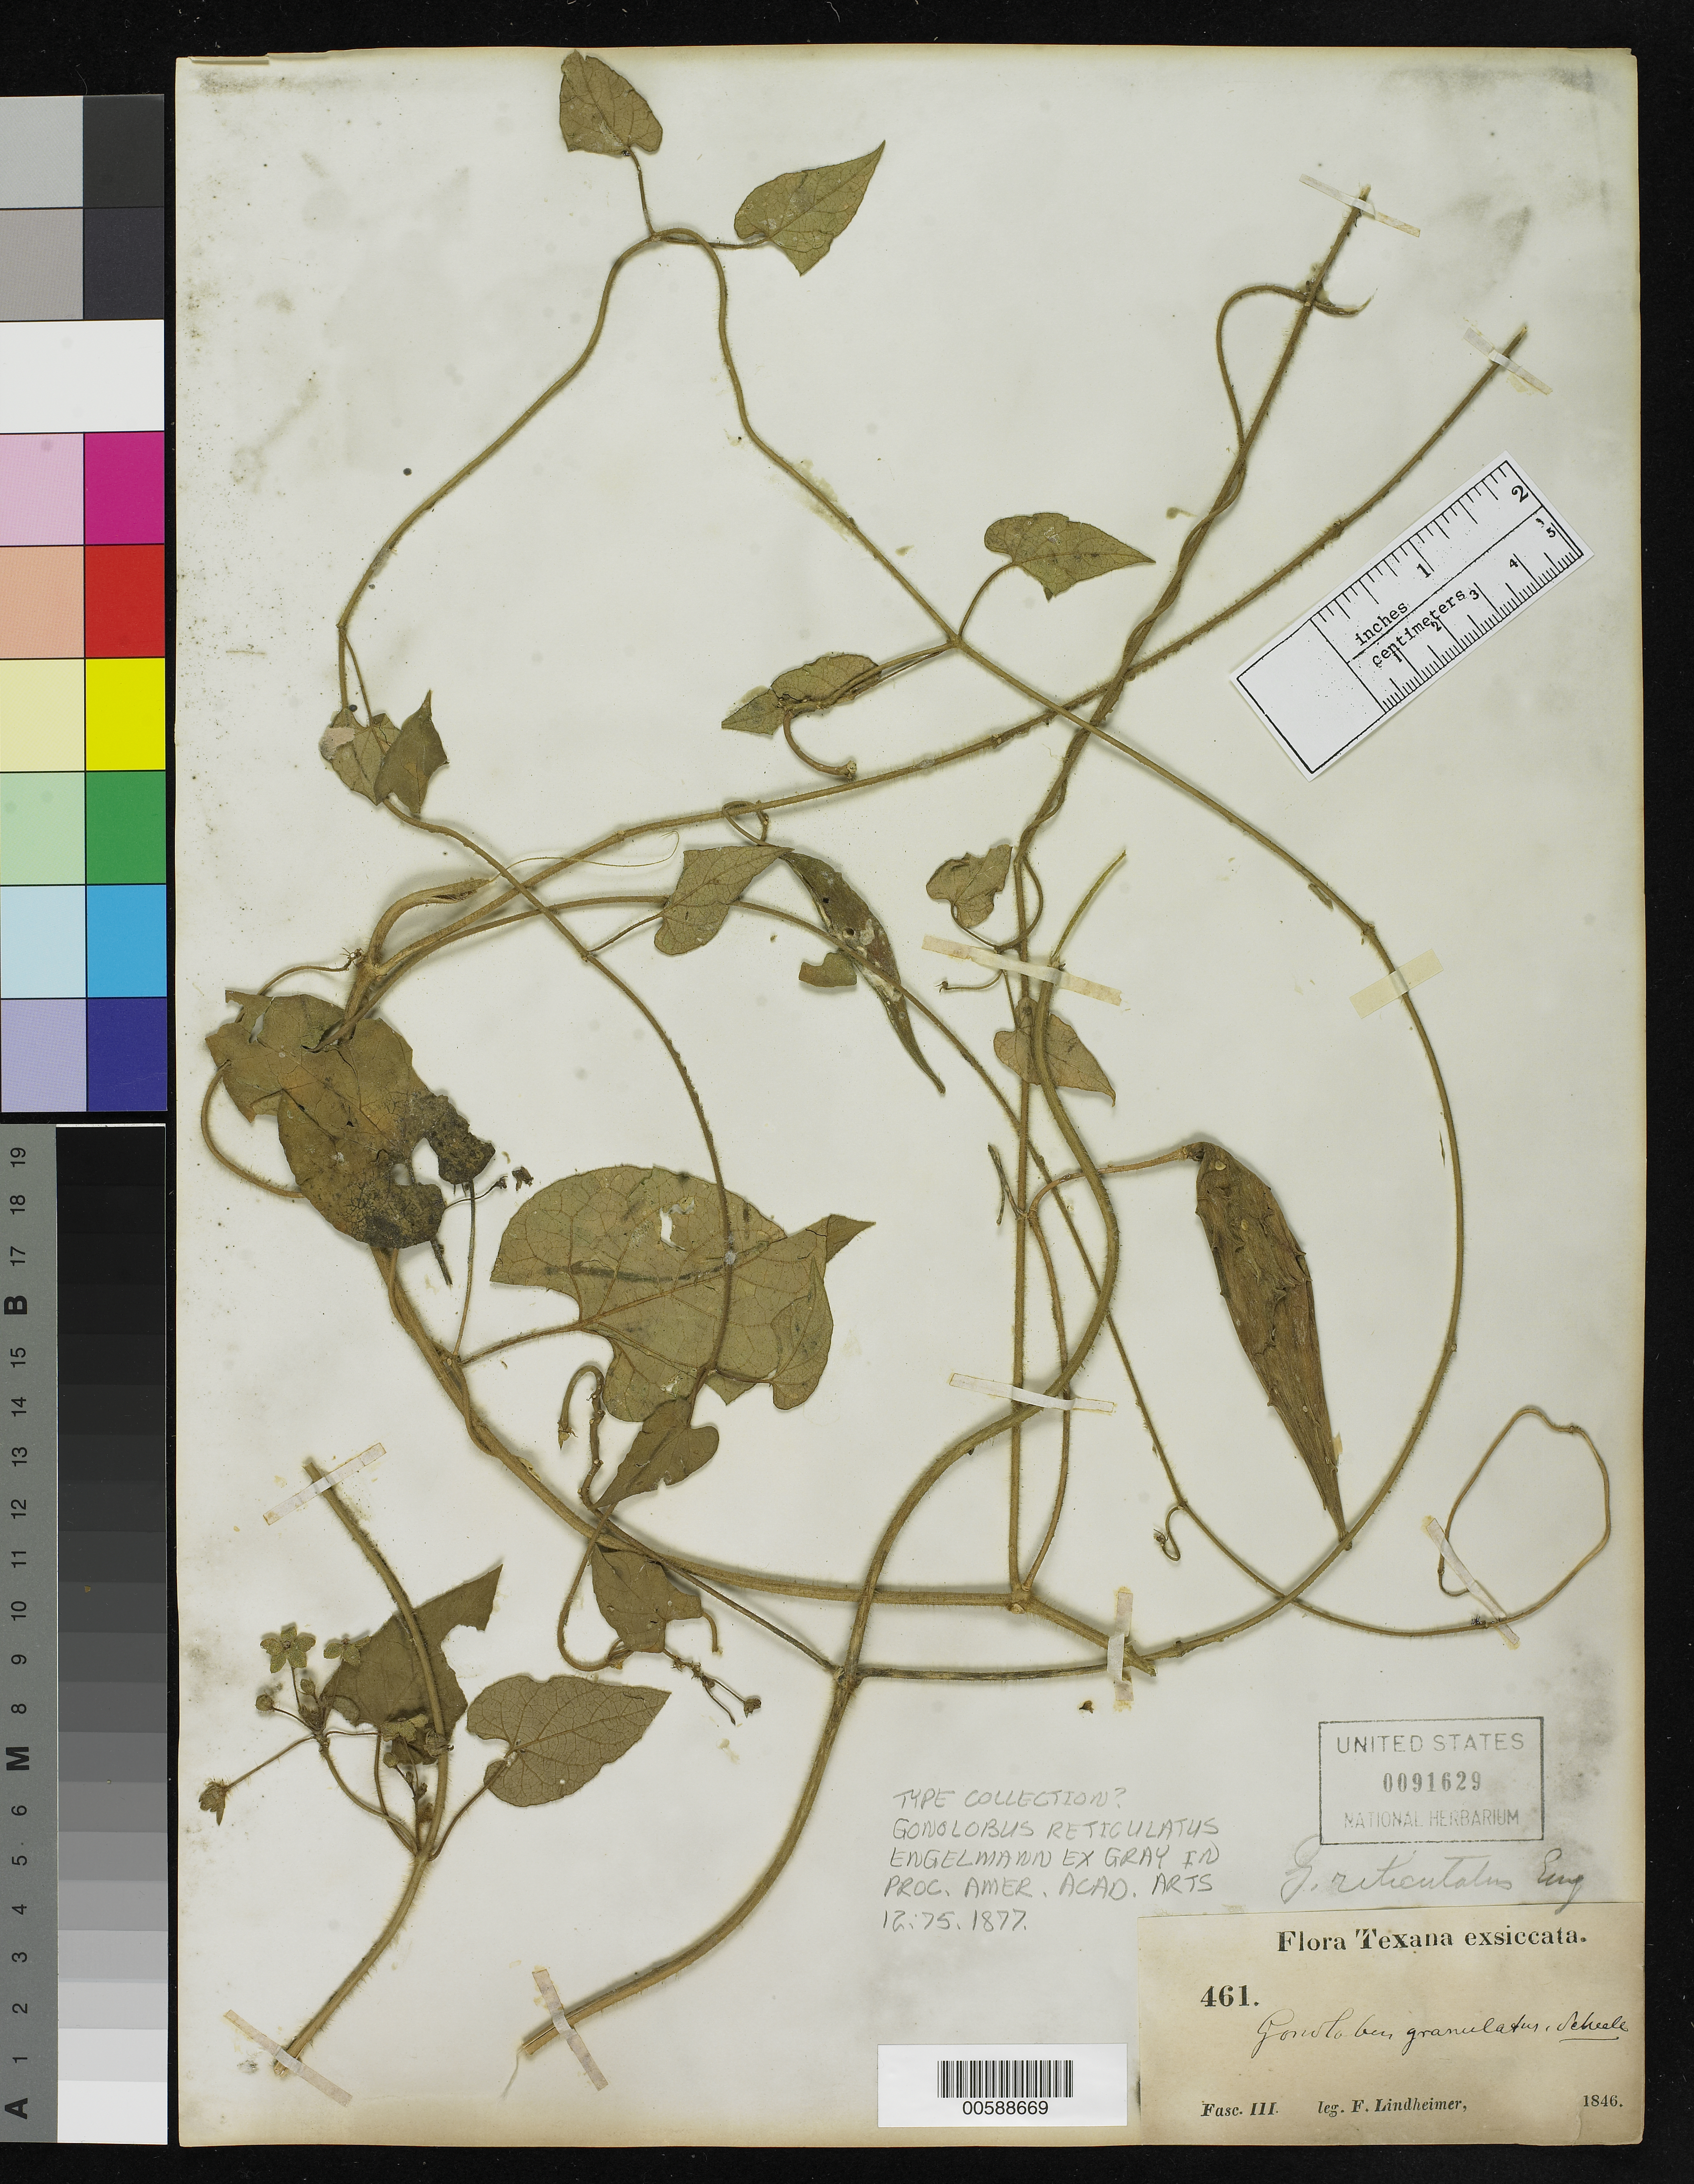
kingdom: Plantae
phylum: Tracheophyta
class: Magnoliopsida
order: Gentianales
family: Apocynaceae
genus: Gonolobus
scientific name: Gonolobus reticulatus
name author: Engelm. ex A. Gray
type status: Type Collection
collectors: F. J. Lindheimer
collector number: III 461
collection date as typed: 1846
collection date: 1846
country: United States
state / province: Texas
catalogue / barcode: US 91629